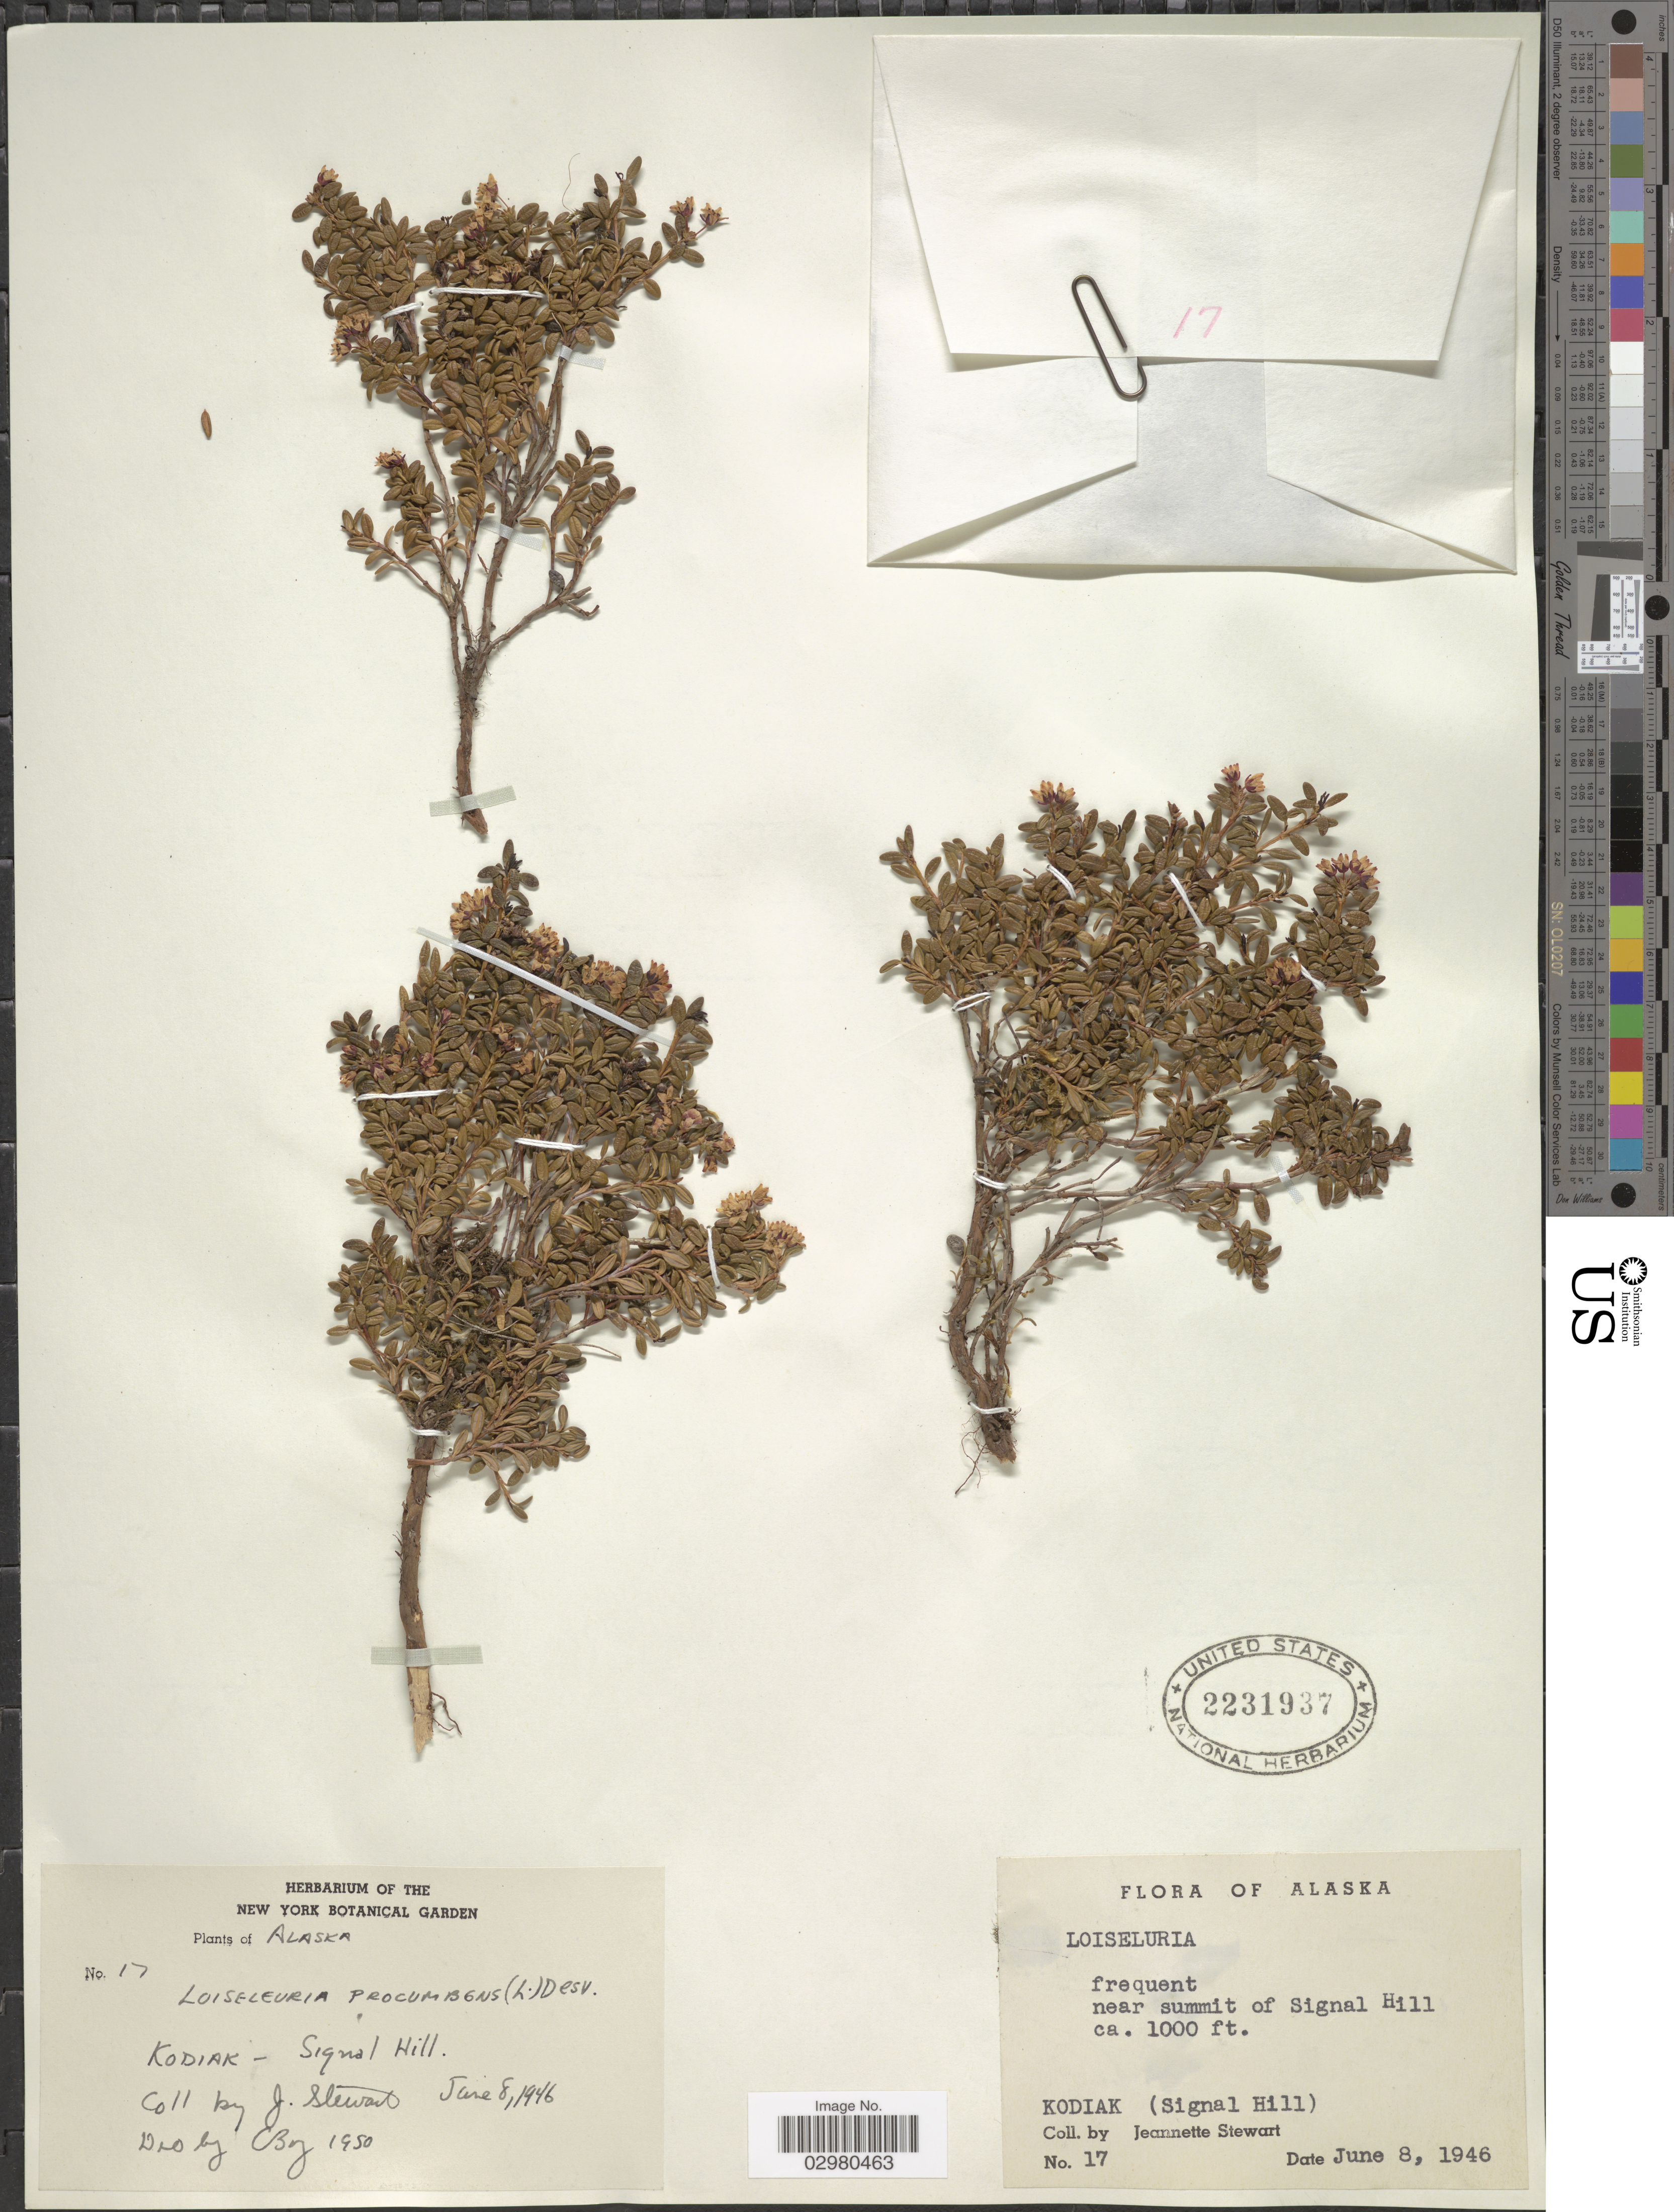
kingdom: Plantae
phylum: Tracheophyta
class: Magnoliopsida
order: Ericales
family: Ericaceae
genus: Loiseleuria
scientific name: Loiseleuria procumbens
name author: (L.) Desv.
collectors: J. Stewart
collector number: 17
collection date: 1946-06-08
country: United States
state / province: Alaska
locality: Near summit of Signal Hill. Kodiak. (Signal Hill).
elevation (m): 305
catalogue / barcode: US 2231937